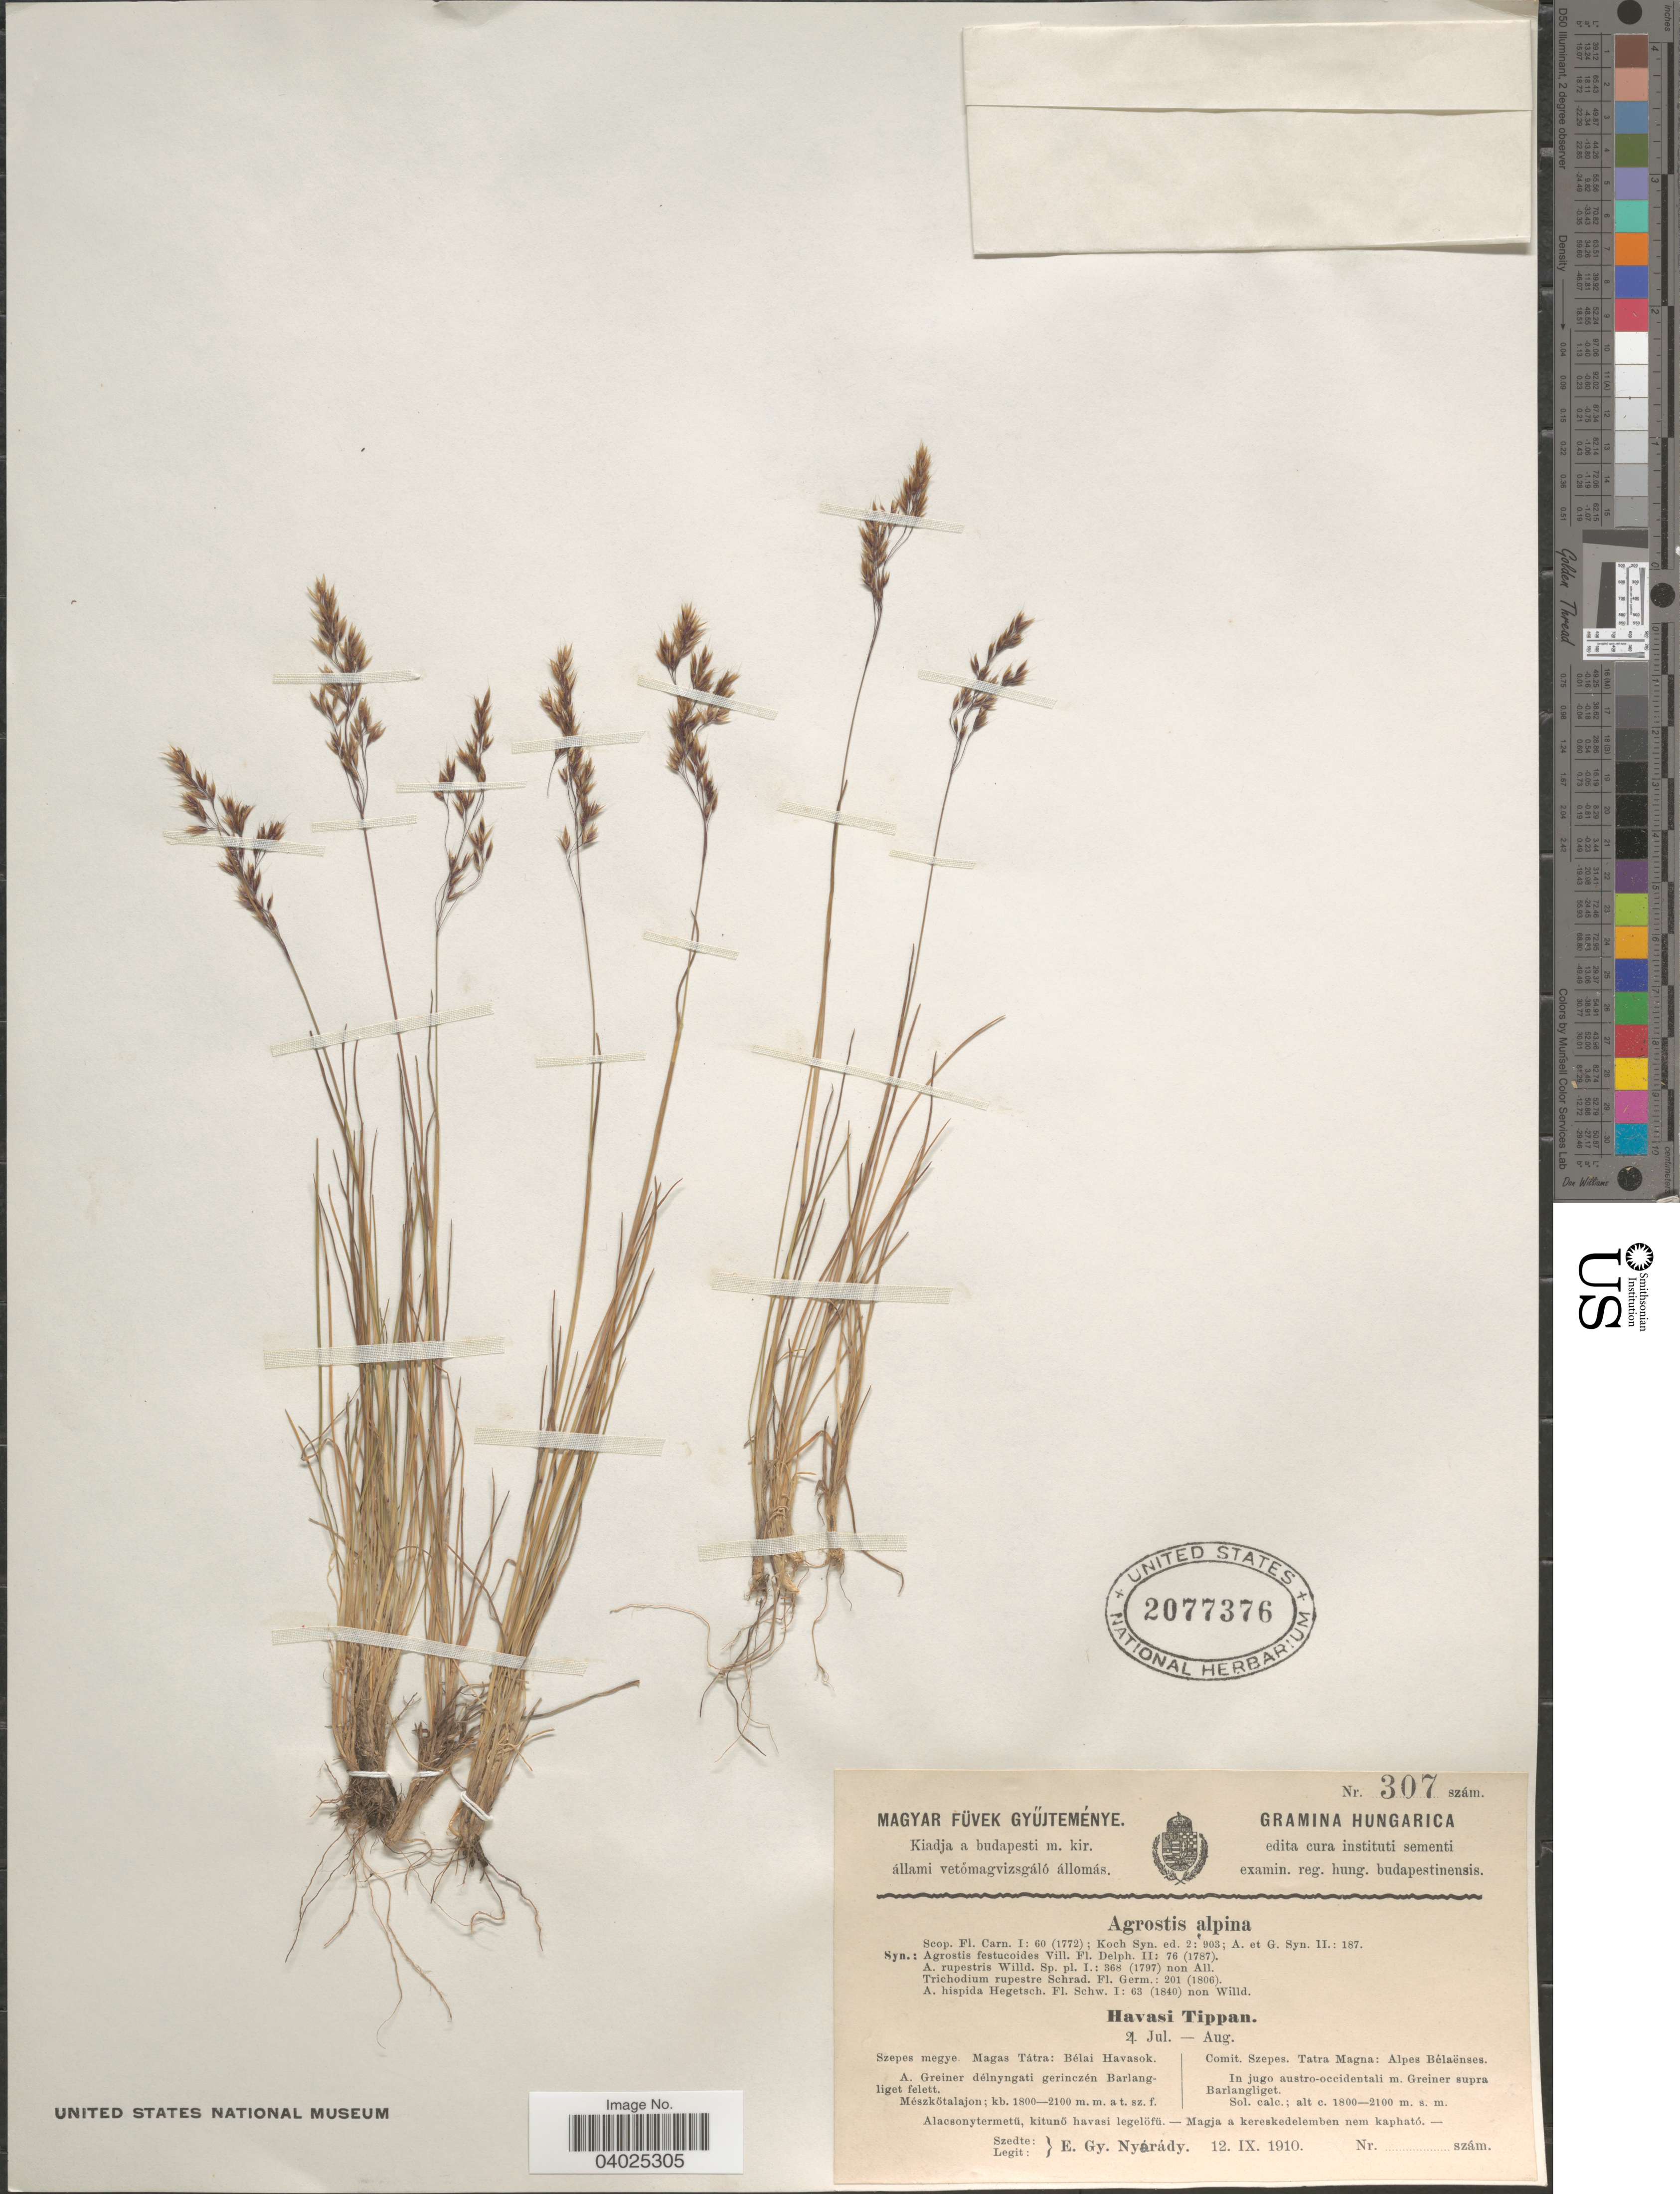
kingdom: Plantae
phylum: Tracheophyta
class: Liliopsida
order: Poales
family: Poaceae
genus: Alpagrostis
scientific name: Alpagrostis alpina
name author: (Scop.) P.M. Peterson et al.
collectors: E. Nyárády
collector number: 307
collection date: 1910-09-12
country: Hungary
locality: Comit. Szepes. Tatra Magna: Alpes Bélaënses. In jugo austro-occidentali m. Greiner supra Barlangliget.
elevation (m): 1800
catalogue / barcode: US 2077376